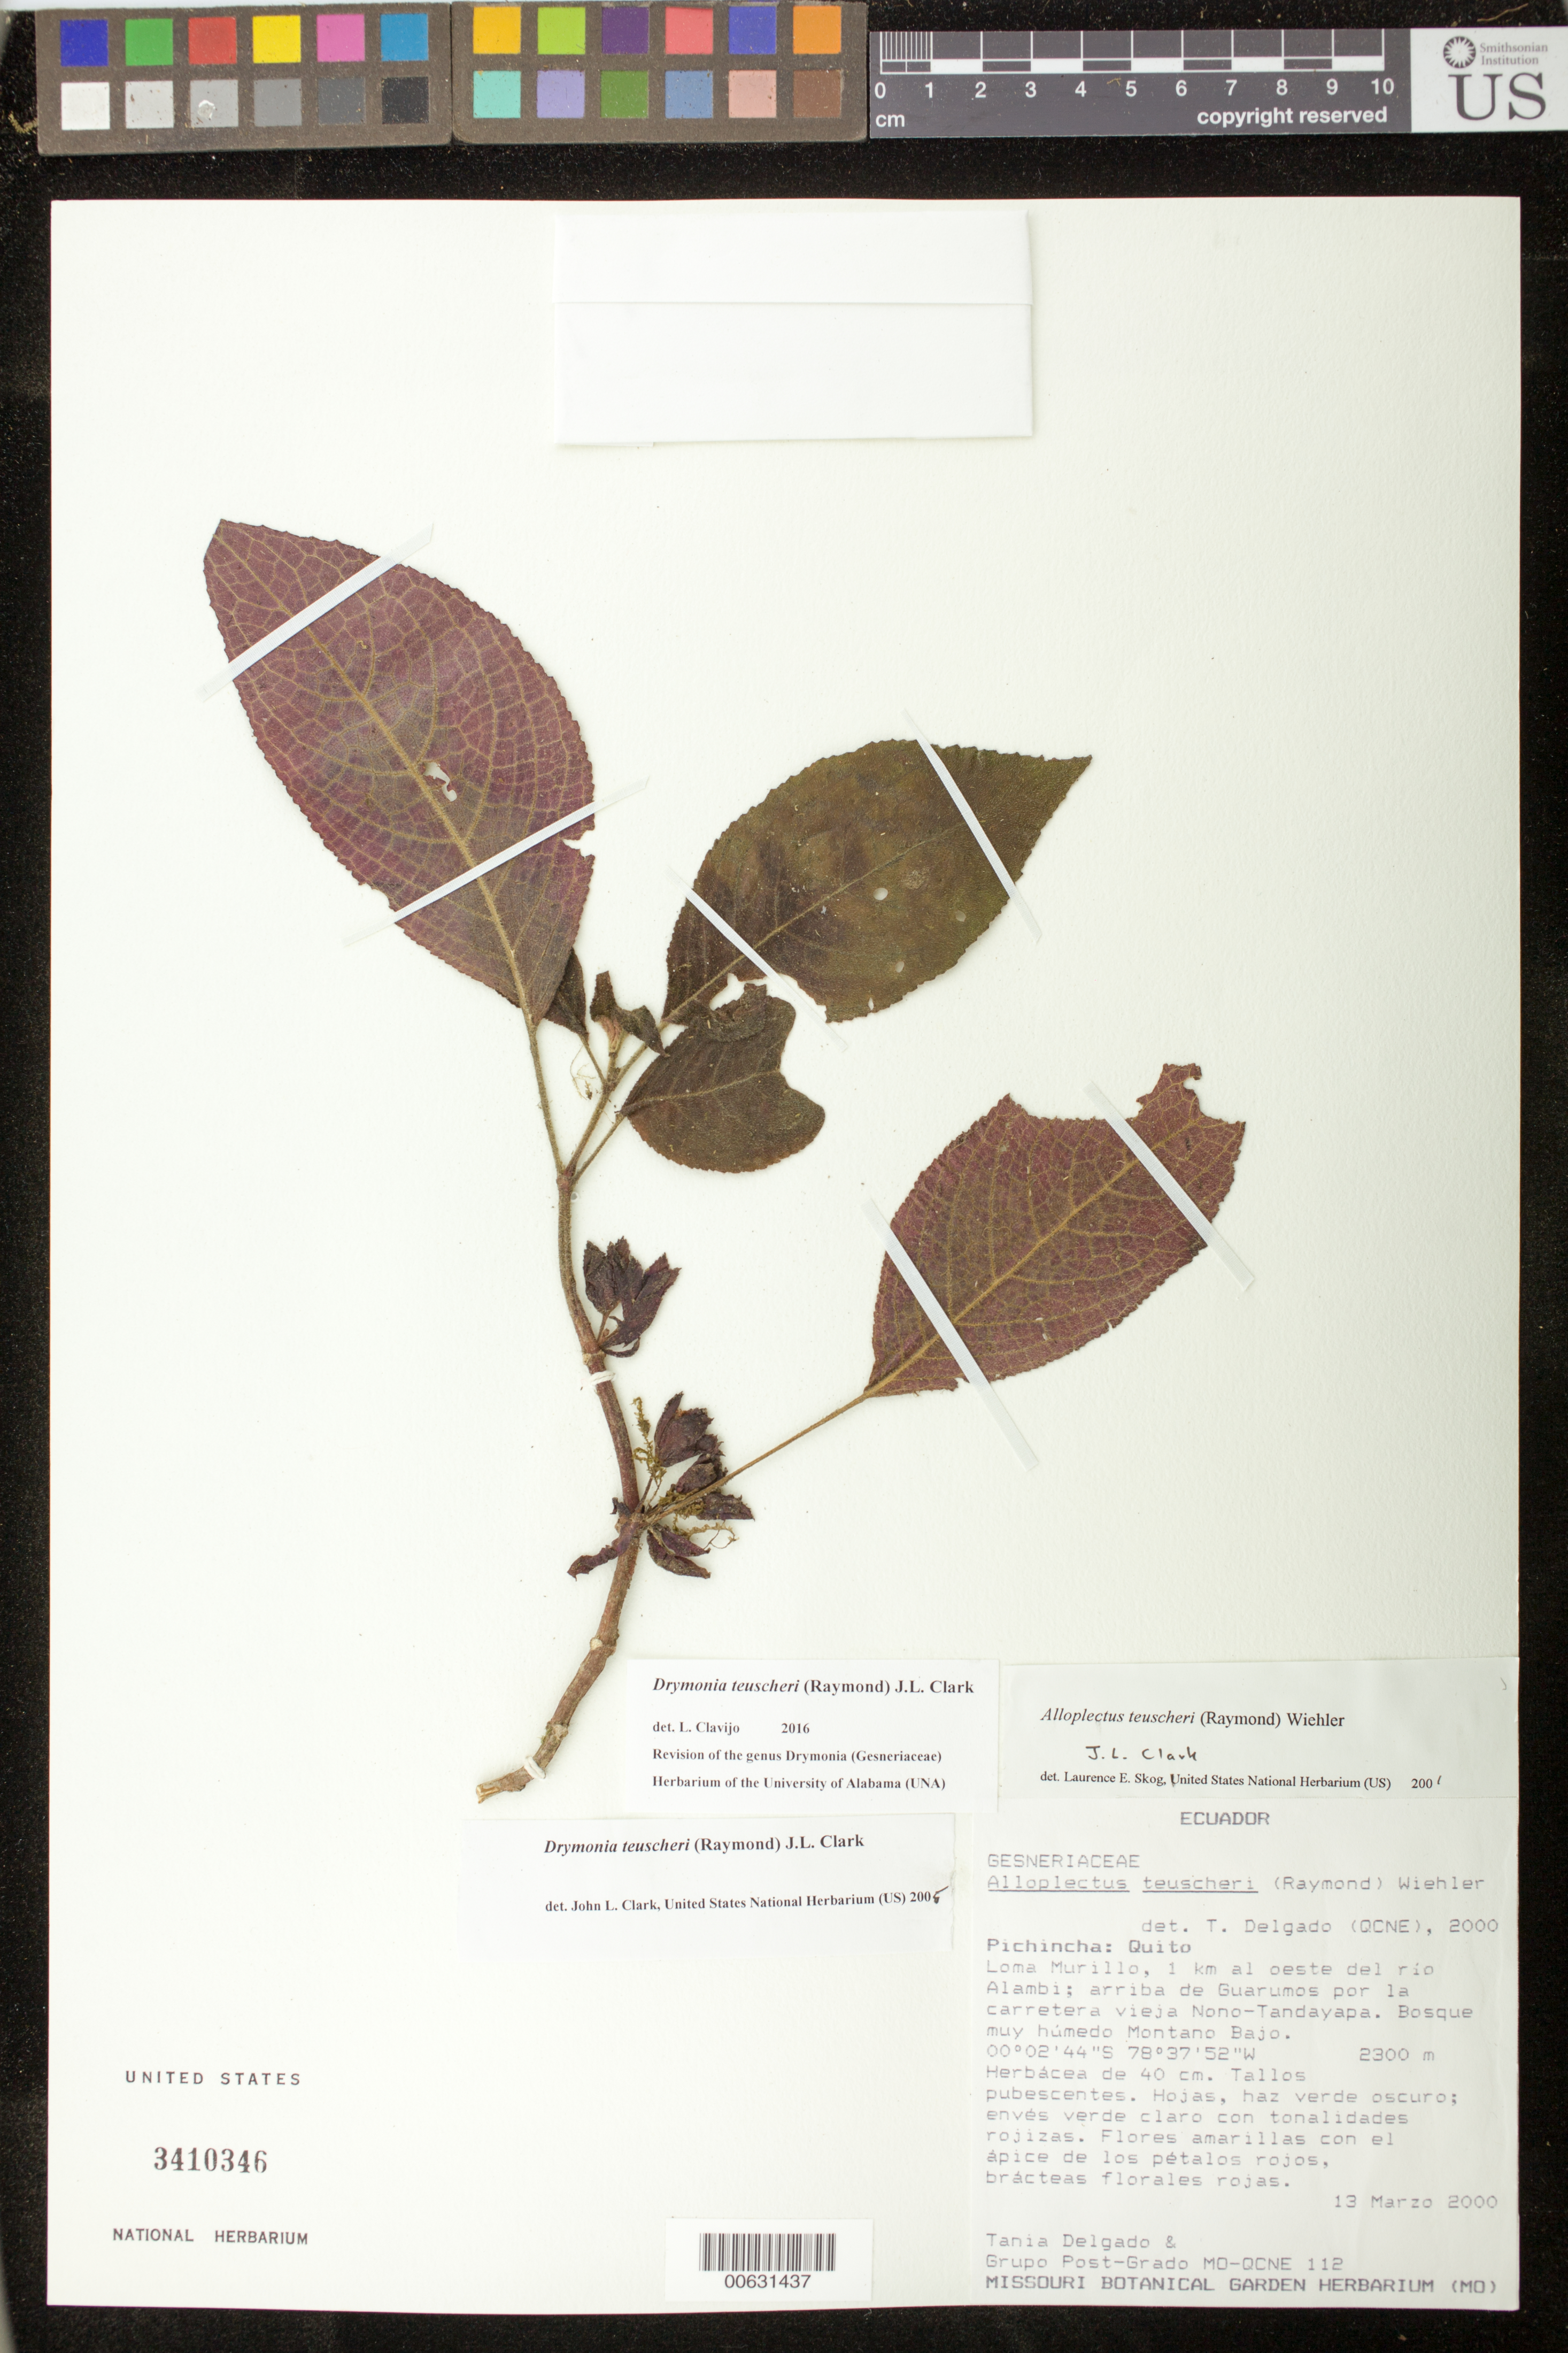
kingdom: Plantae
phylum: Tracheophyta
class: Magnoliopsida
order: Lamiales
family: Gesneriaceae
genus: Drymonia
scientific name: Drymonia teuscheri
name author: (Raymond) J.L. Clark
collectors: T. Delgado & Grupo Post-Grado MO-QCNE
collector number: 112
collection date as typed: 13 Mar 2000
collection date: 2000-03-13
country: Ecuador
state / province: Pichincha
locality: Quito, Loma Murillo, 1 km al oeste del rio Alambi; arriba de Guarumos por la carretera vieja Nono-Tandayapa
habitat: Bosque muy húmedo montano bajo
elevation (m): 2300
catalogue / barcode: US 3410346